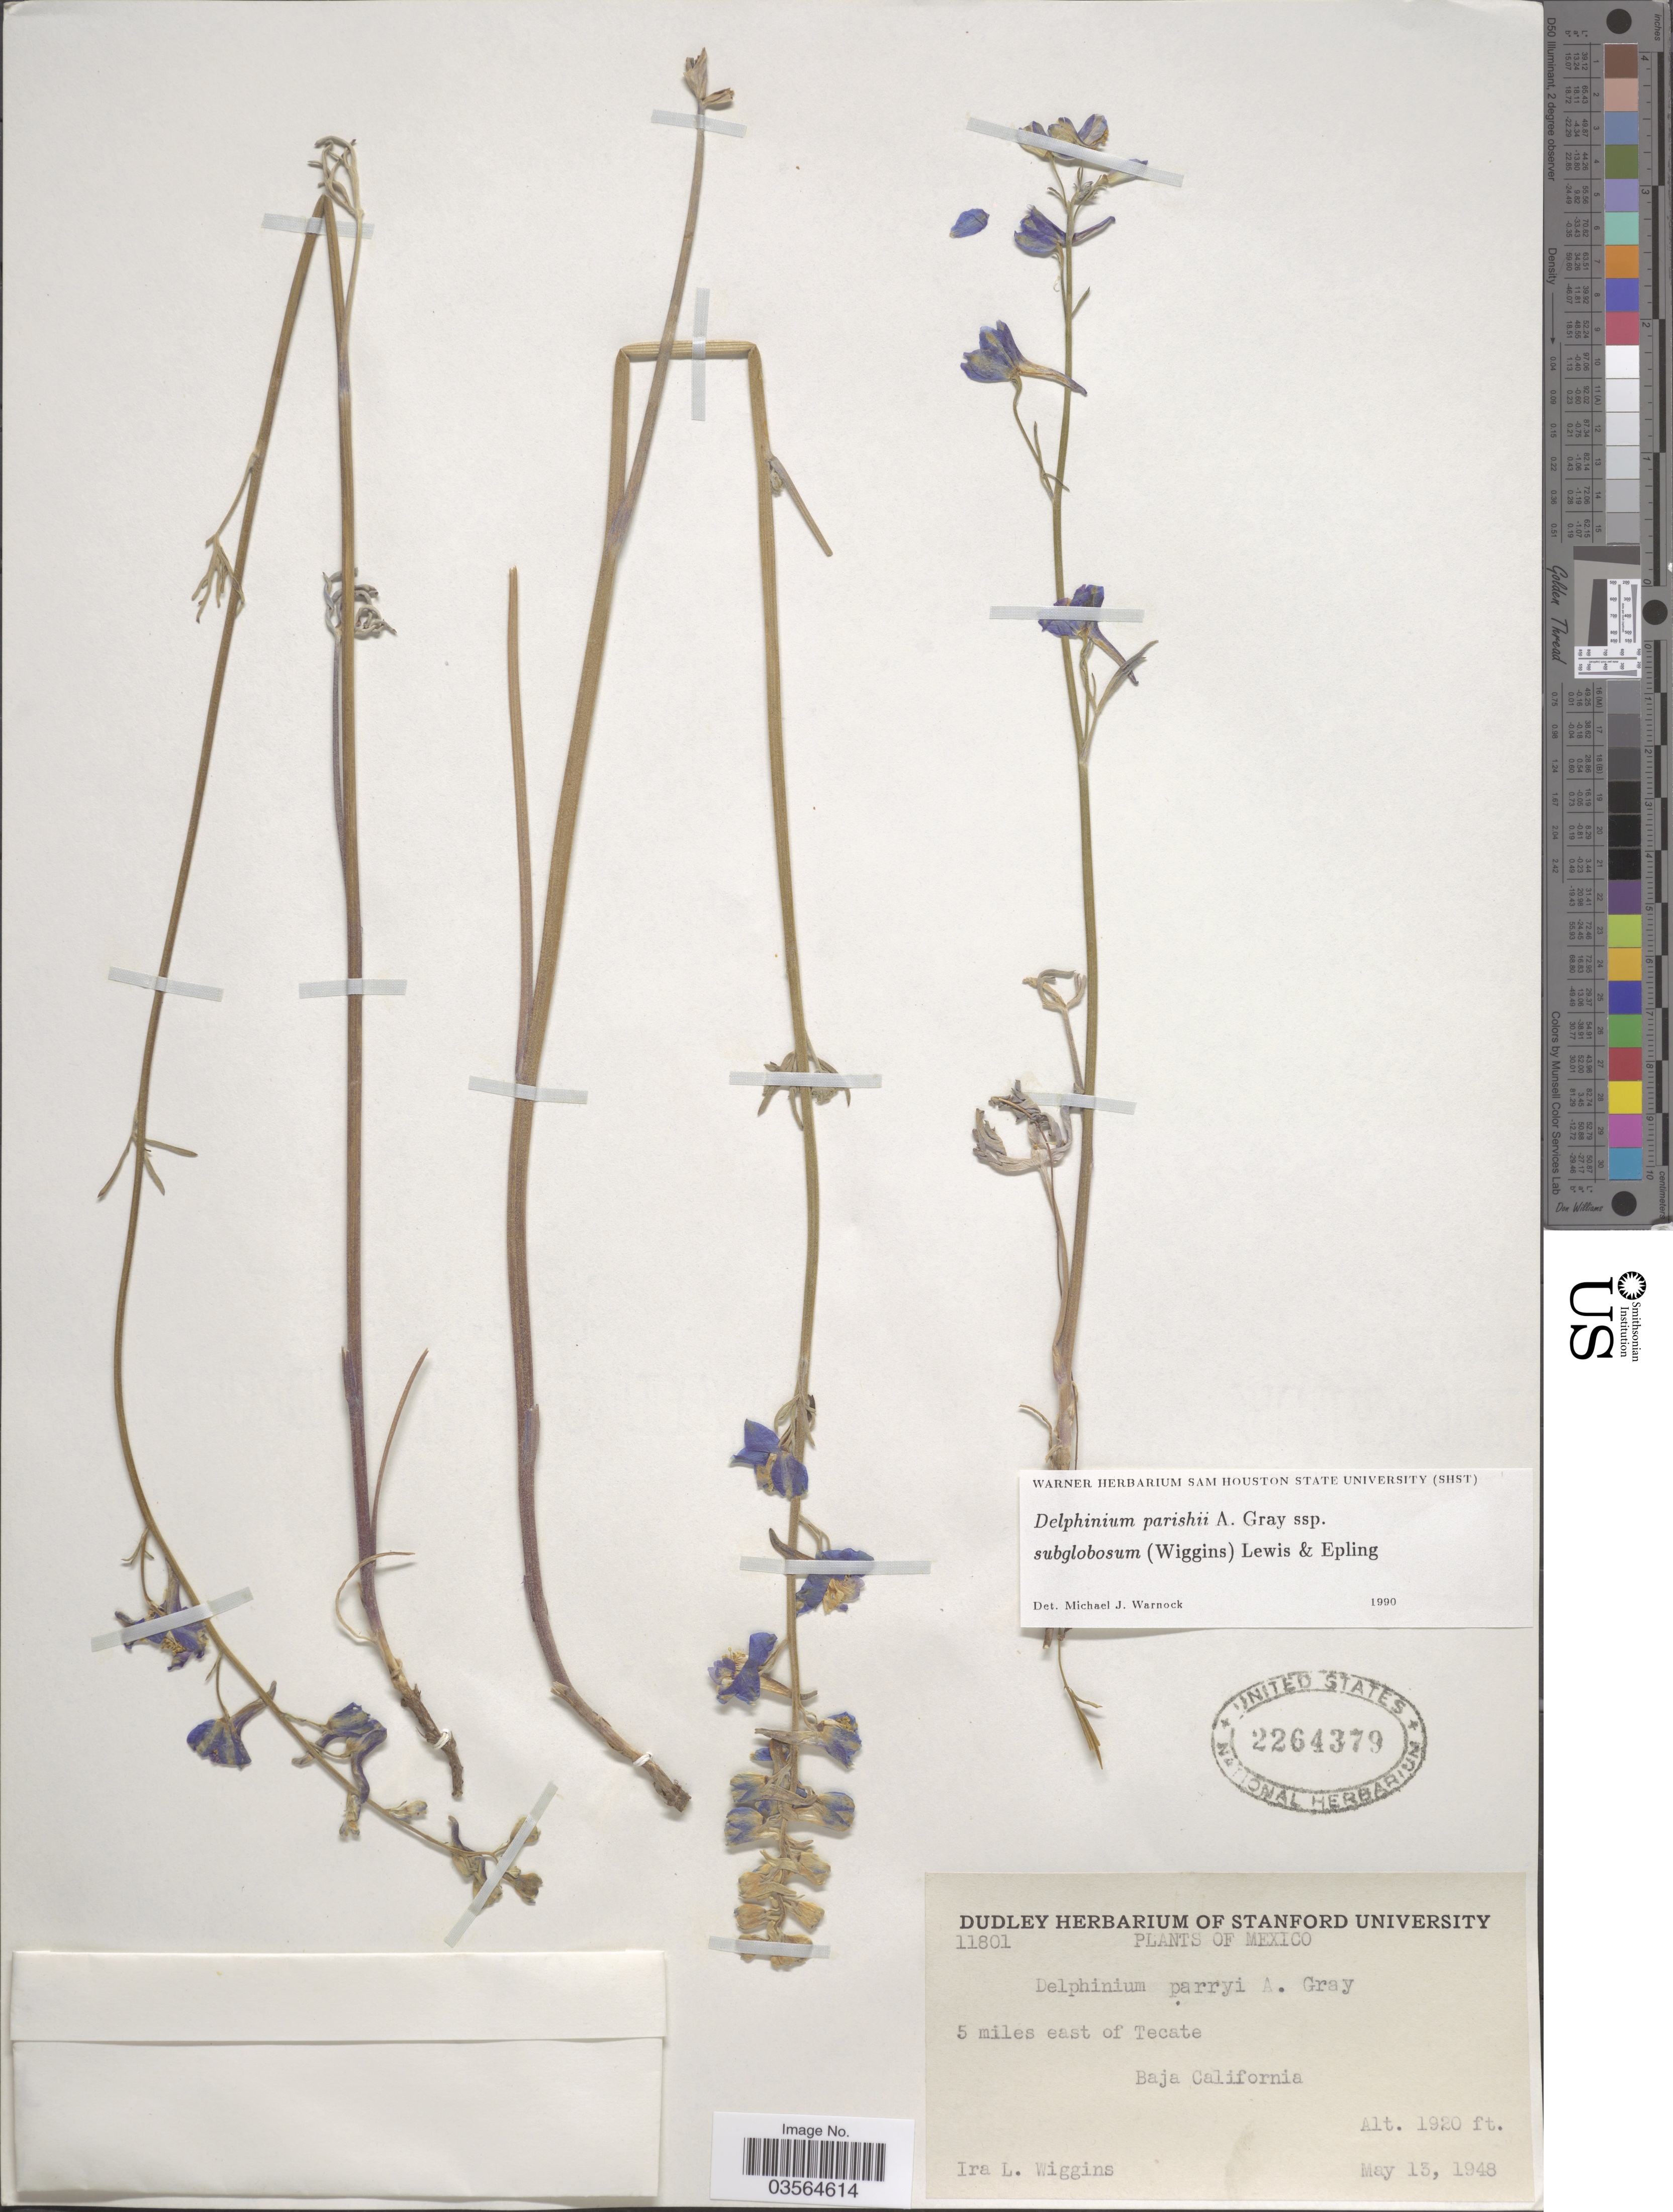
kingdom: Plantae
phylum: Tracheophyta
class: Magnoliopsida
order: Ranunculales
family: Ranunculaceae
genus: Delphinium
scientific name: Delphinium parishii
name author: A. Gray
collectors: I. L. Wiggins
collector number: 11801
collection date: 1948-05-13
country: Mexico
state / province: Baja California Norte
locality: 5 miles east of Tecate.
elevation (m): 585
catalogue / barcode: US 2264379